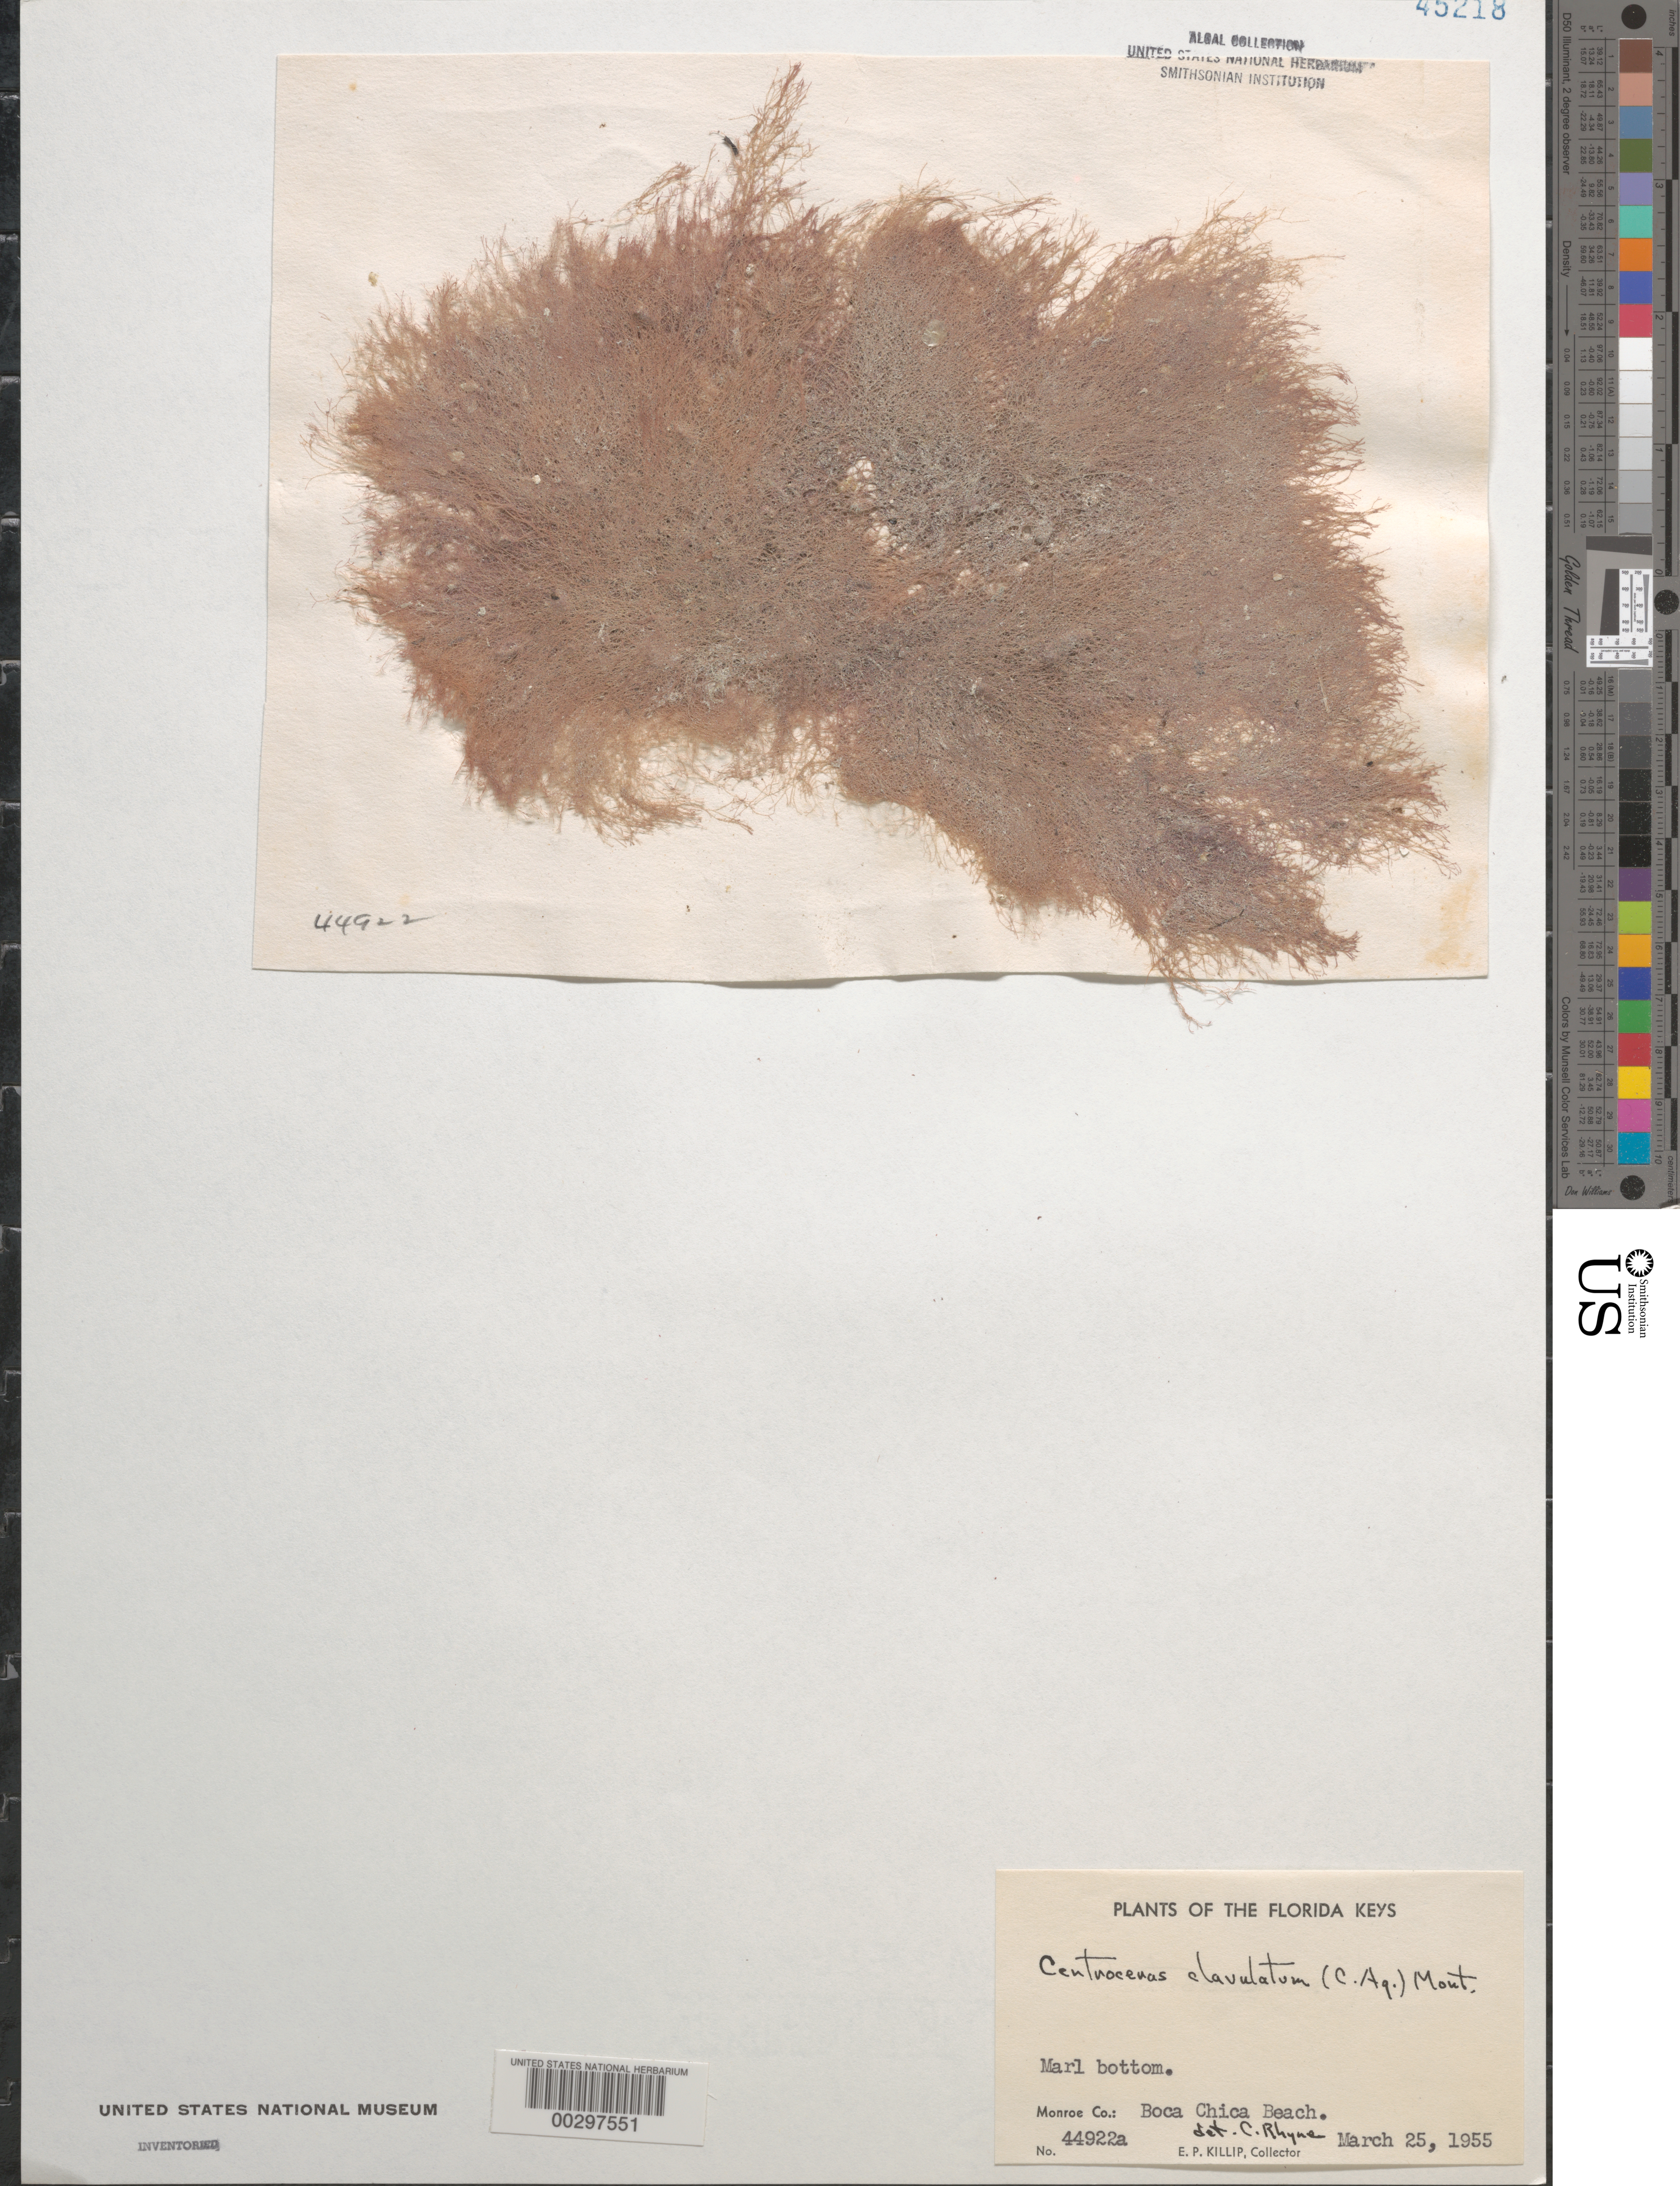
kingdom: Plantae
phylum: Rhodophyta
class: Florideophyceae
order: Ceramiales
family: Ceramiaceae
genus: Centroceras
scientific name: Centroceras clavulatum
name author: (C. Agardh) Mont.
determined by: Rhyne, C. F.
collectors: E. P. Killip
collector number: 44922a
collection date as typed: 25 Mar 1955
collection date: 1955-03-25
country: United States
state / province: Florida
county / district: Monroe County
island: Boca Chica Key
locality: Boca Chica Beach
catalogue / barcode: US 45218